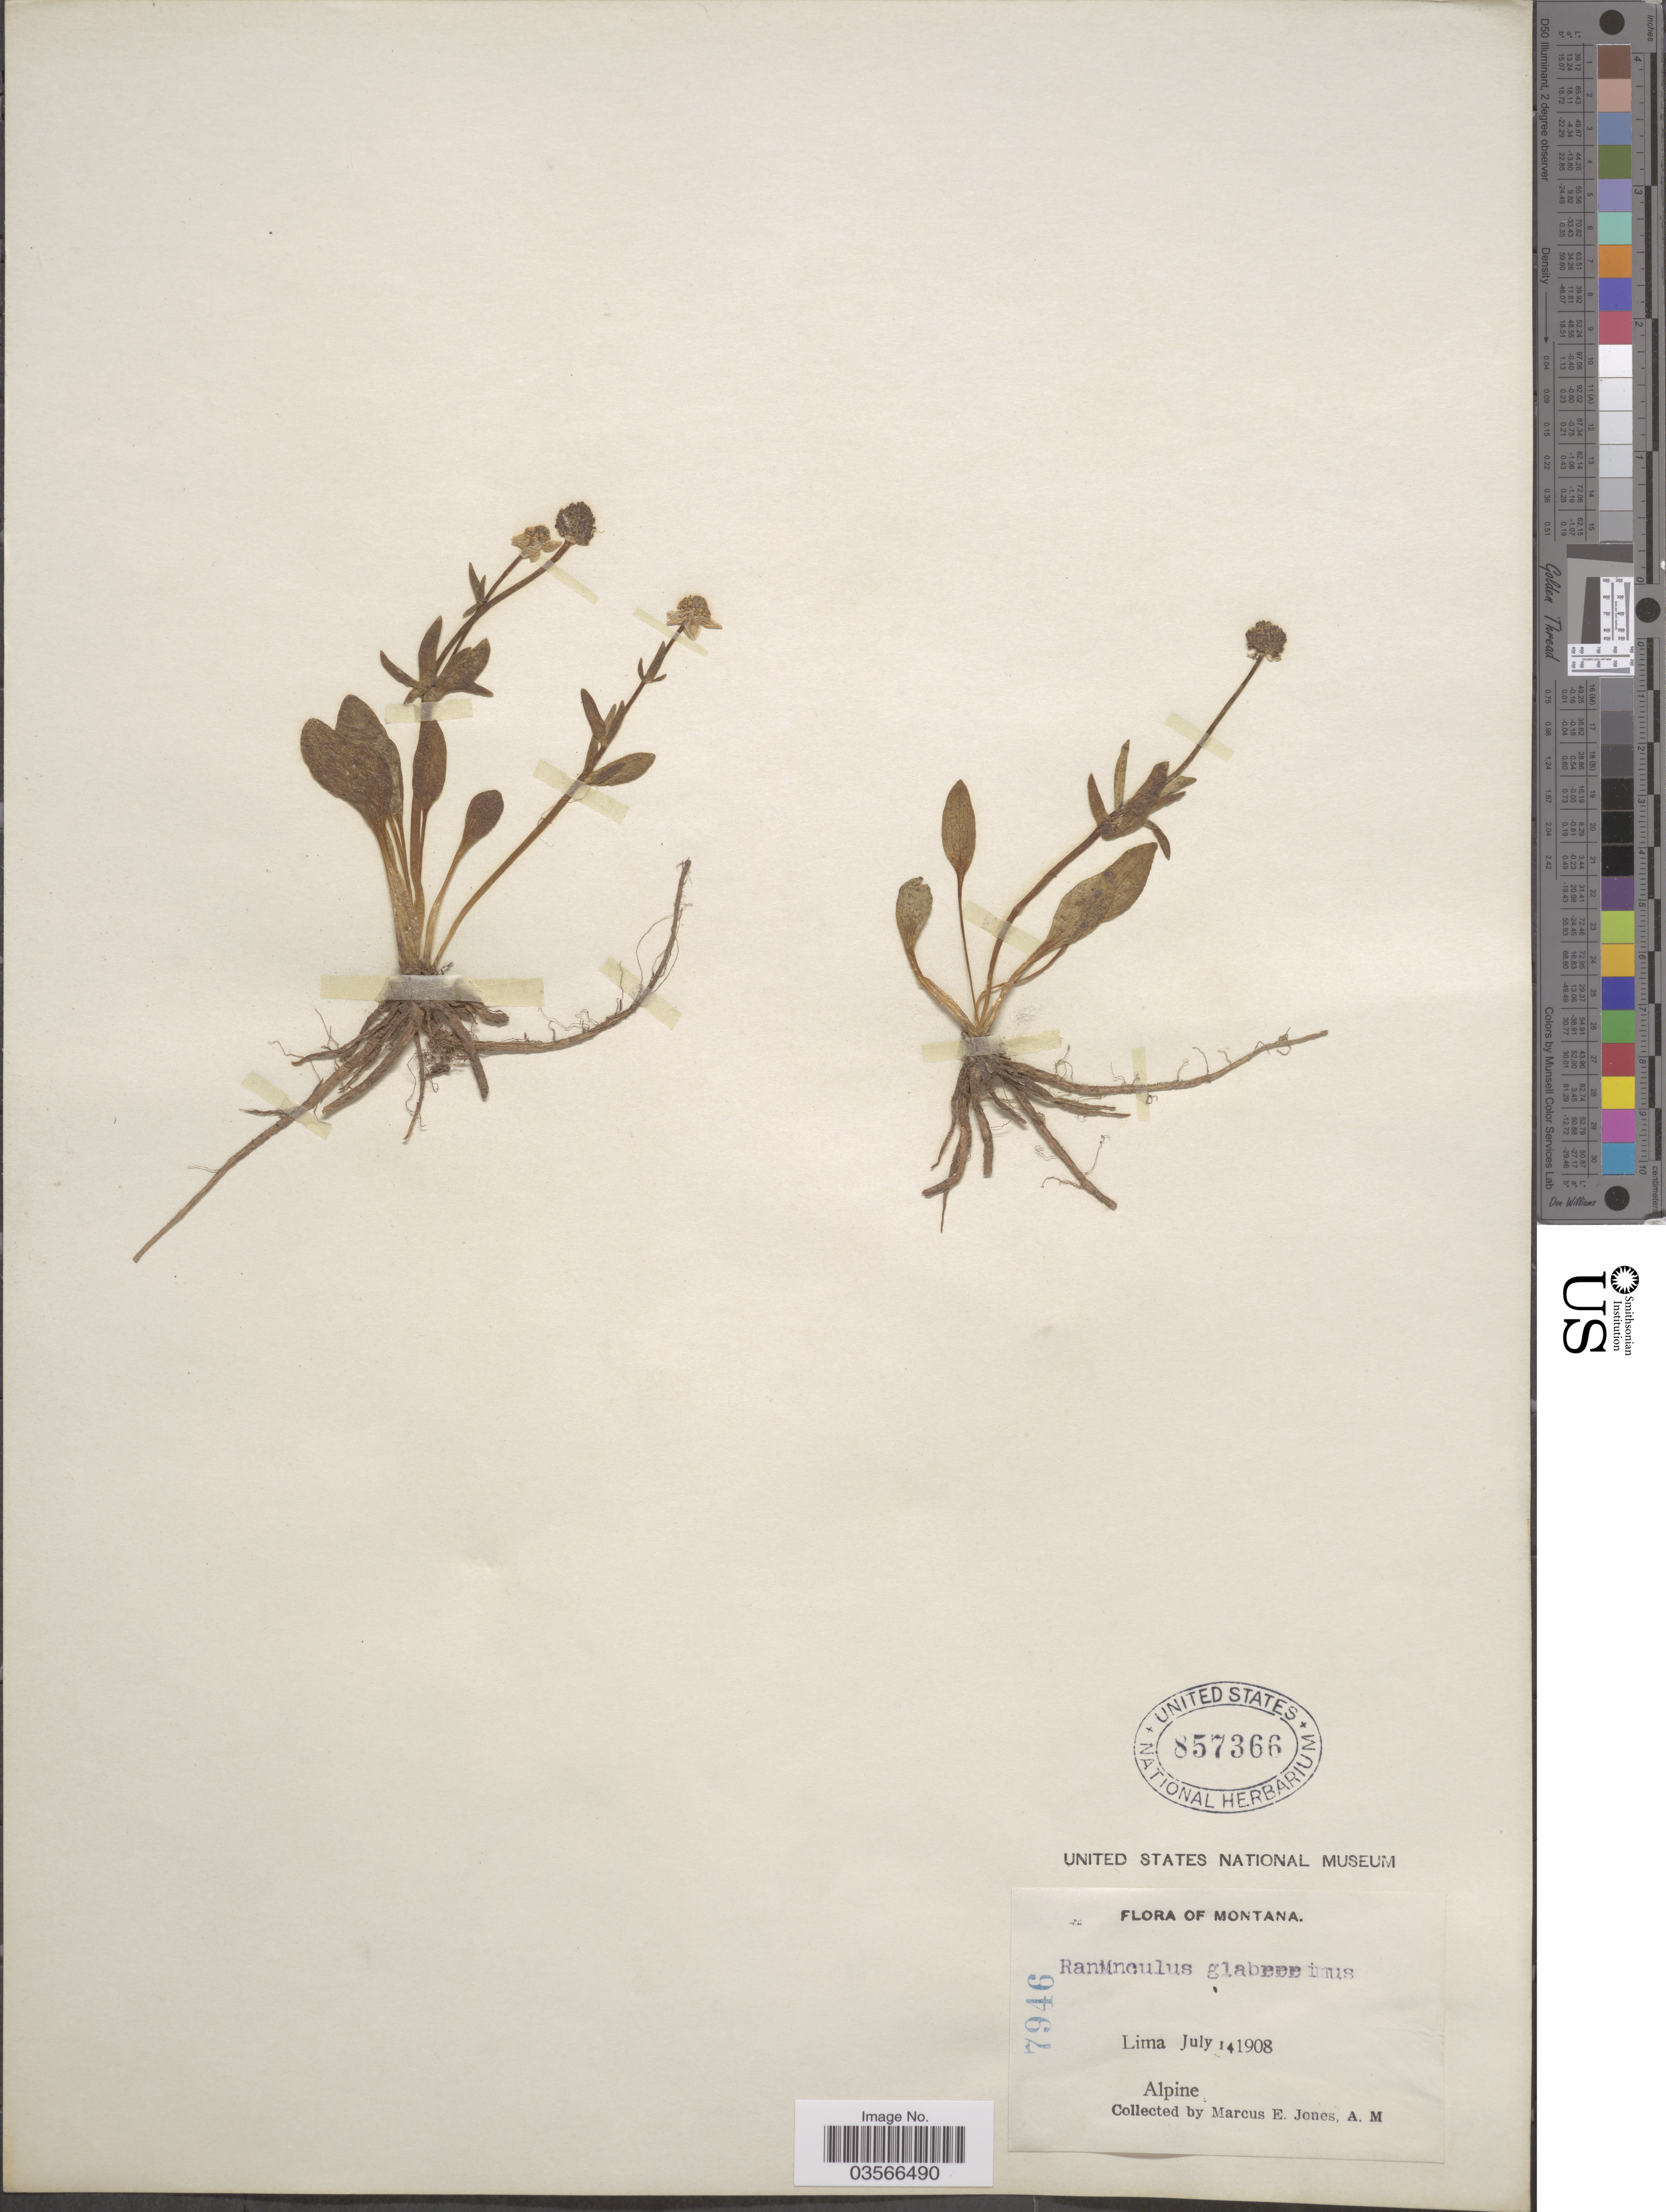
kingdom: Plantae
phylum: Tracheophyta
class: Magnoliopsida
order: Ranunculales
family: Ranunculaceae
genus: Ranunculus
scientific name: Ranunculus glaberrimus var. ellipticus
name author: (Greene) Greene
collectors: M. E. Jones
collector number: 7946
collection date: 1908-07-14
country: United States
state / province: Montana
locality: Lima.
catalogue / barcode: US 857366